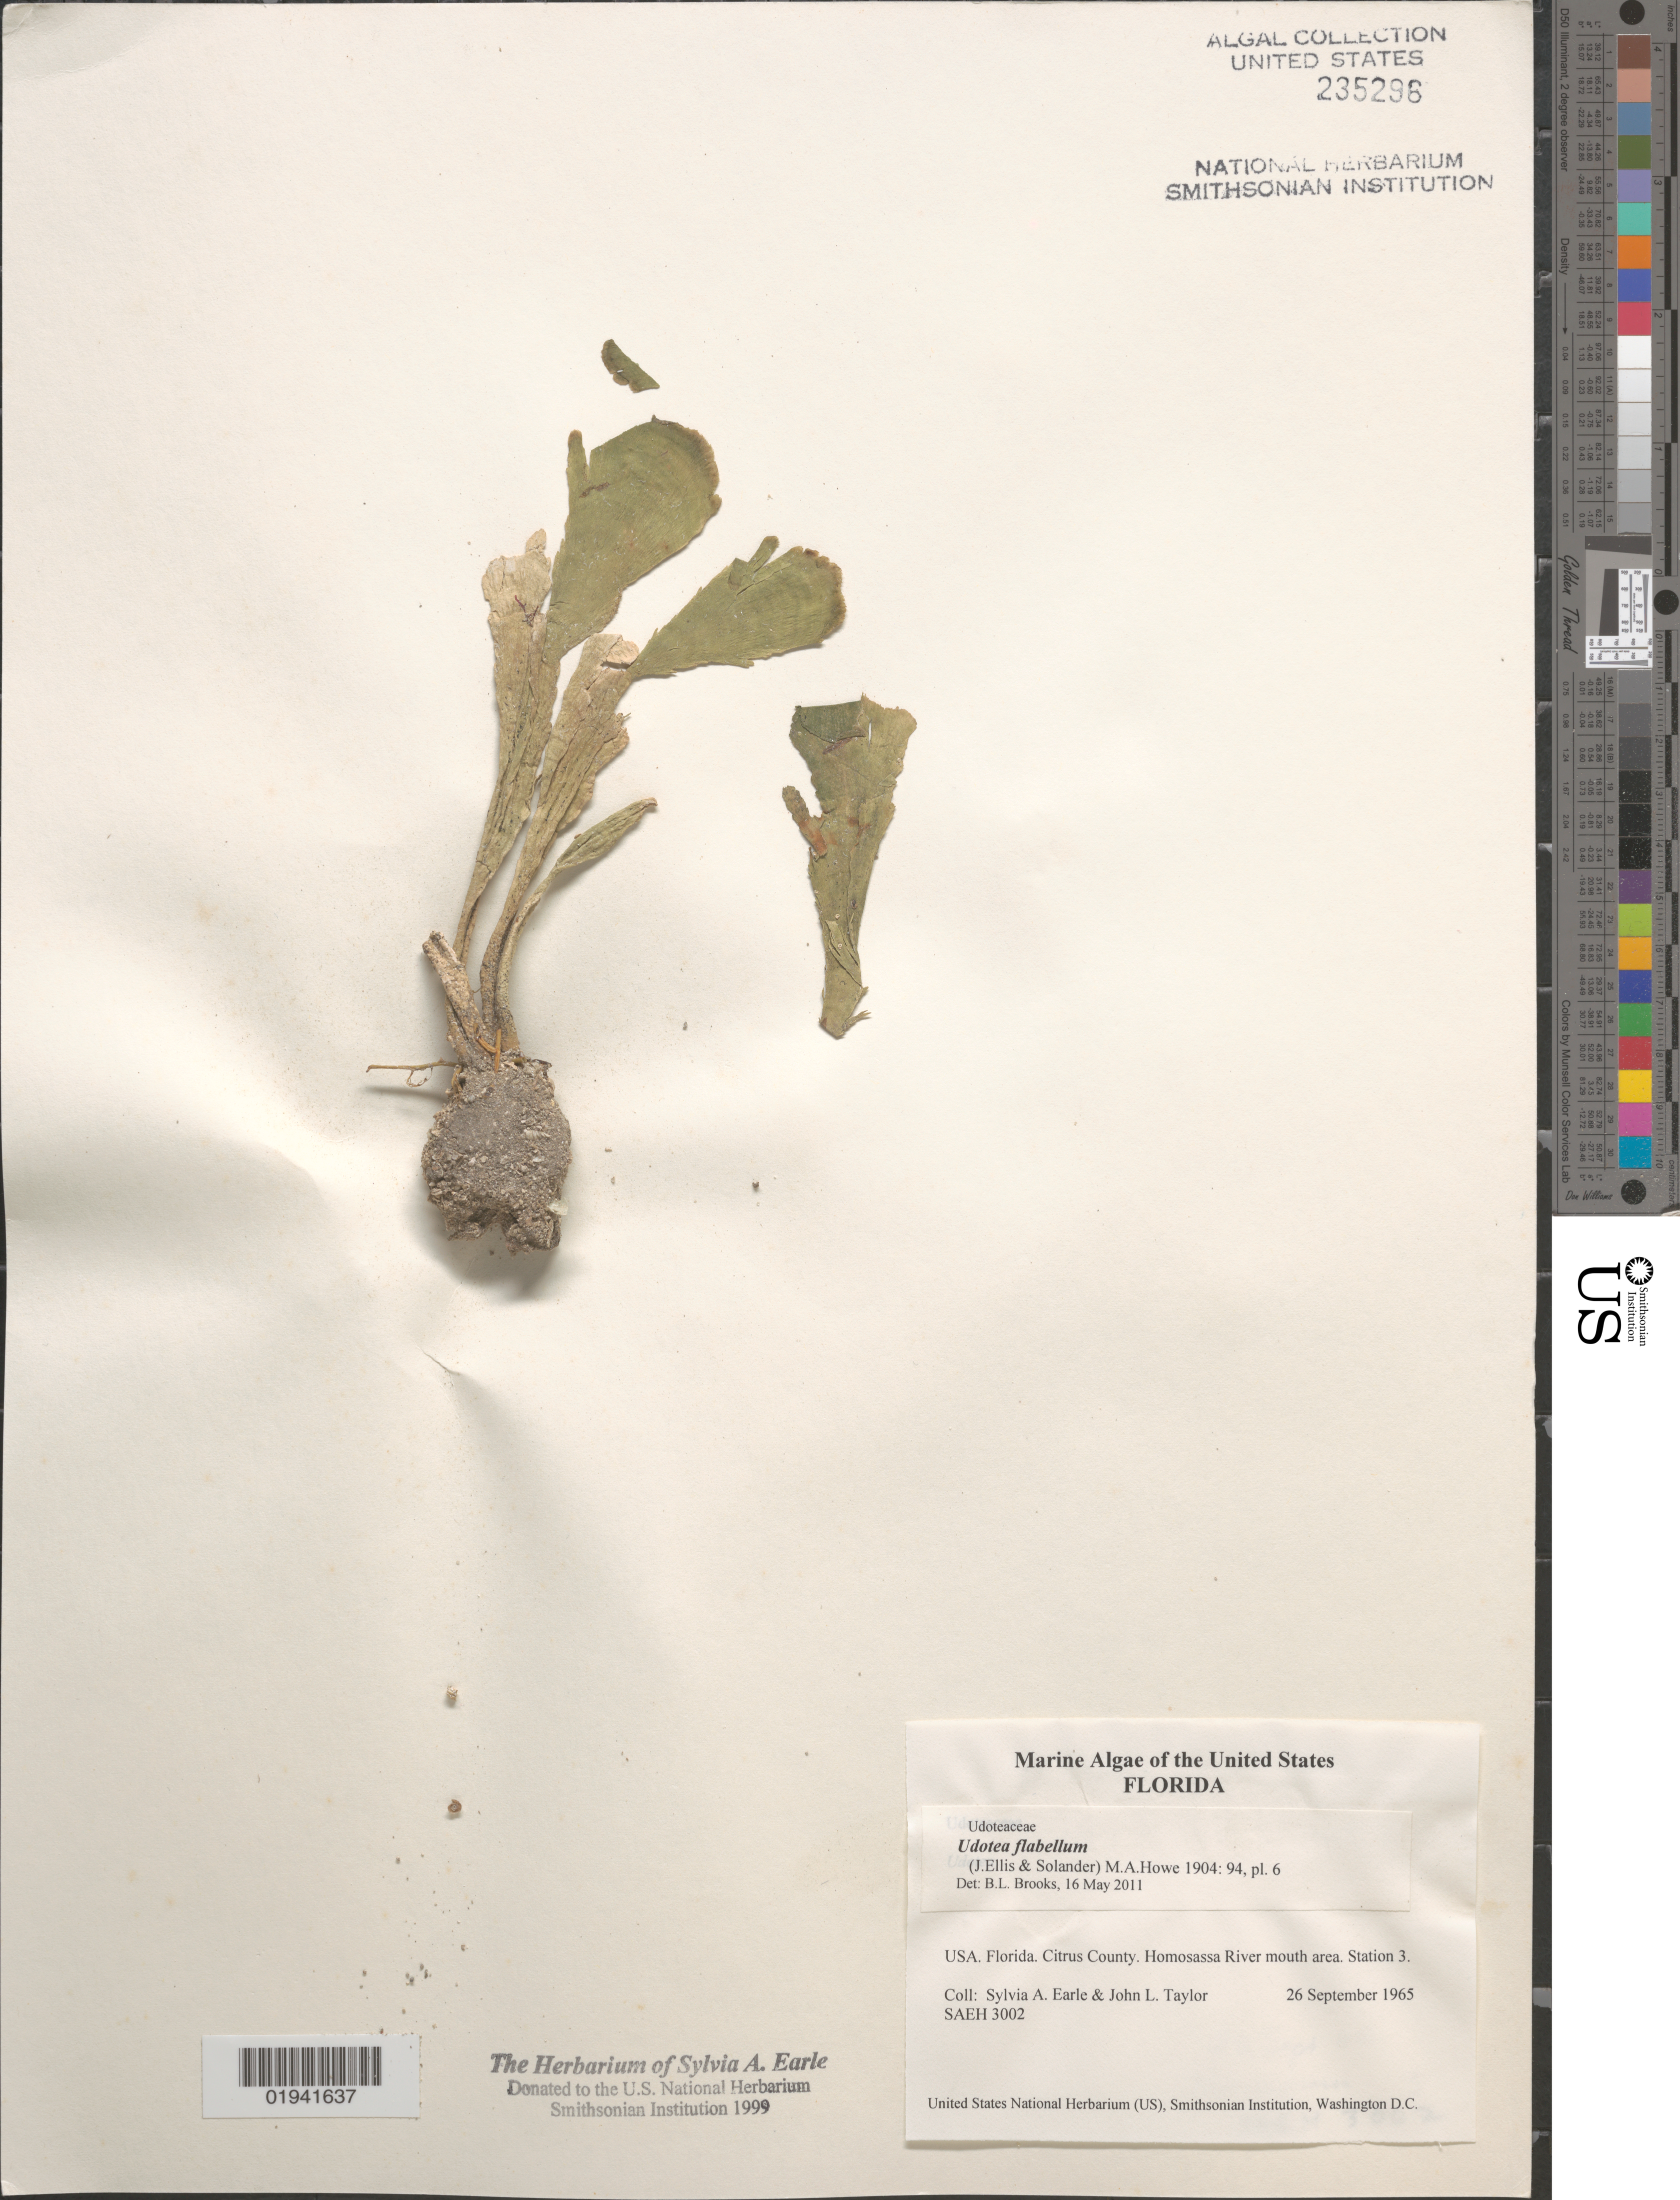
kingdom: Plantae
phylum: Chlorophyta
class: Ulvophyceae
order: Bryopsidales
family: Udoteaceae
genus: Udotea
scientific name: Udotea flabellum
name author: (J. Ellis & Sol.) M. Howe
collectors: S. A. Earle & J. L. Taylor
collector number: SAEH3002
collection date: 1965-09-26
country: United States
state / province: Florida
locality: Citrus County. Homosassa River mouth area. Station 3.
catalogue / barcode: US 235296